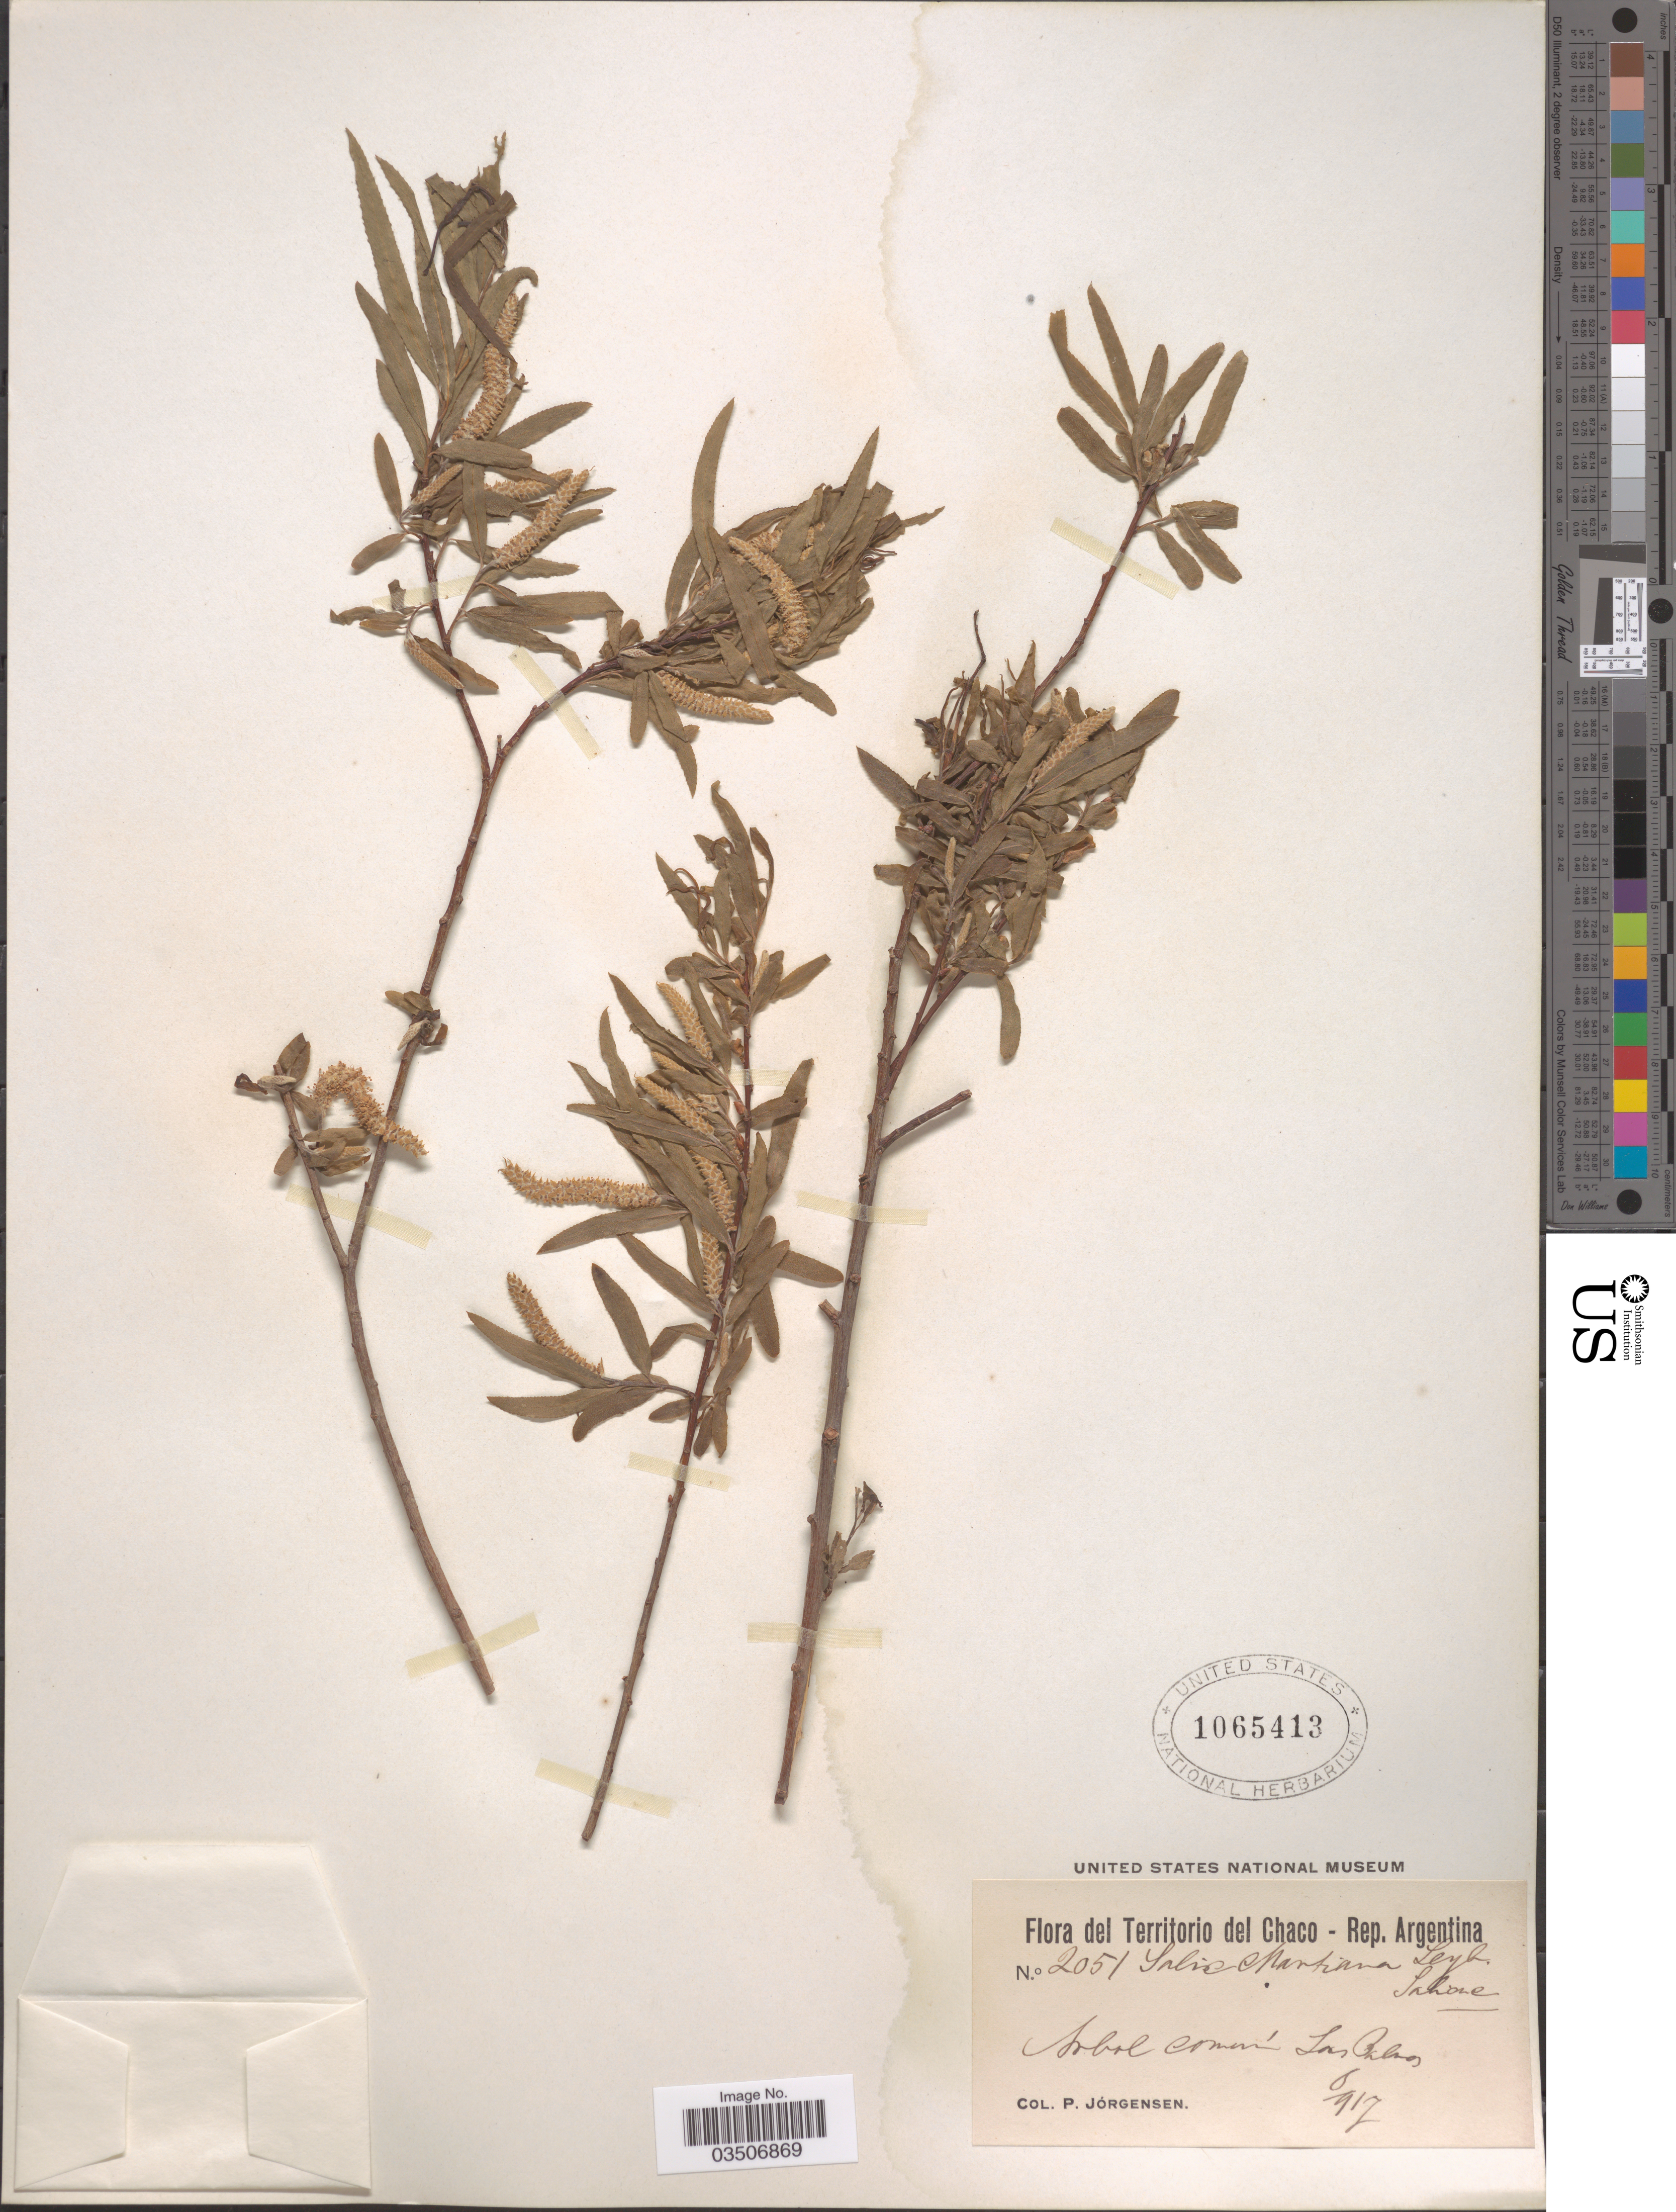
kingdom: Plantae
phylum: Tracheophyta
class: Magnoliopsida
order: Malpighiales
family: Salicaceae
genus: Salix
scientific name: Salix martiana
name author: Leyb.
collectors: P. Jörgensen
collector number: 2051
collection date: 1917-08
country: Argentina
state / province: Chaco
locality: Territorio del Chaco. Los Palmas.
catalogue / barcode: US 1065413